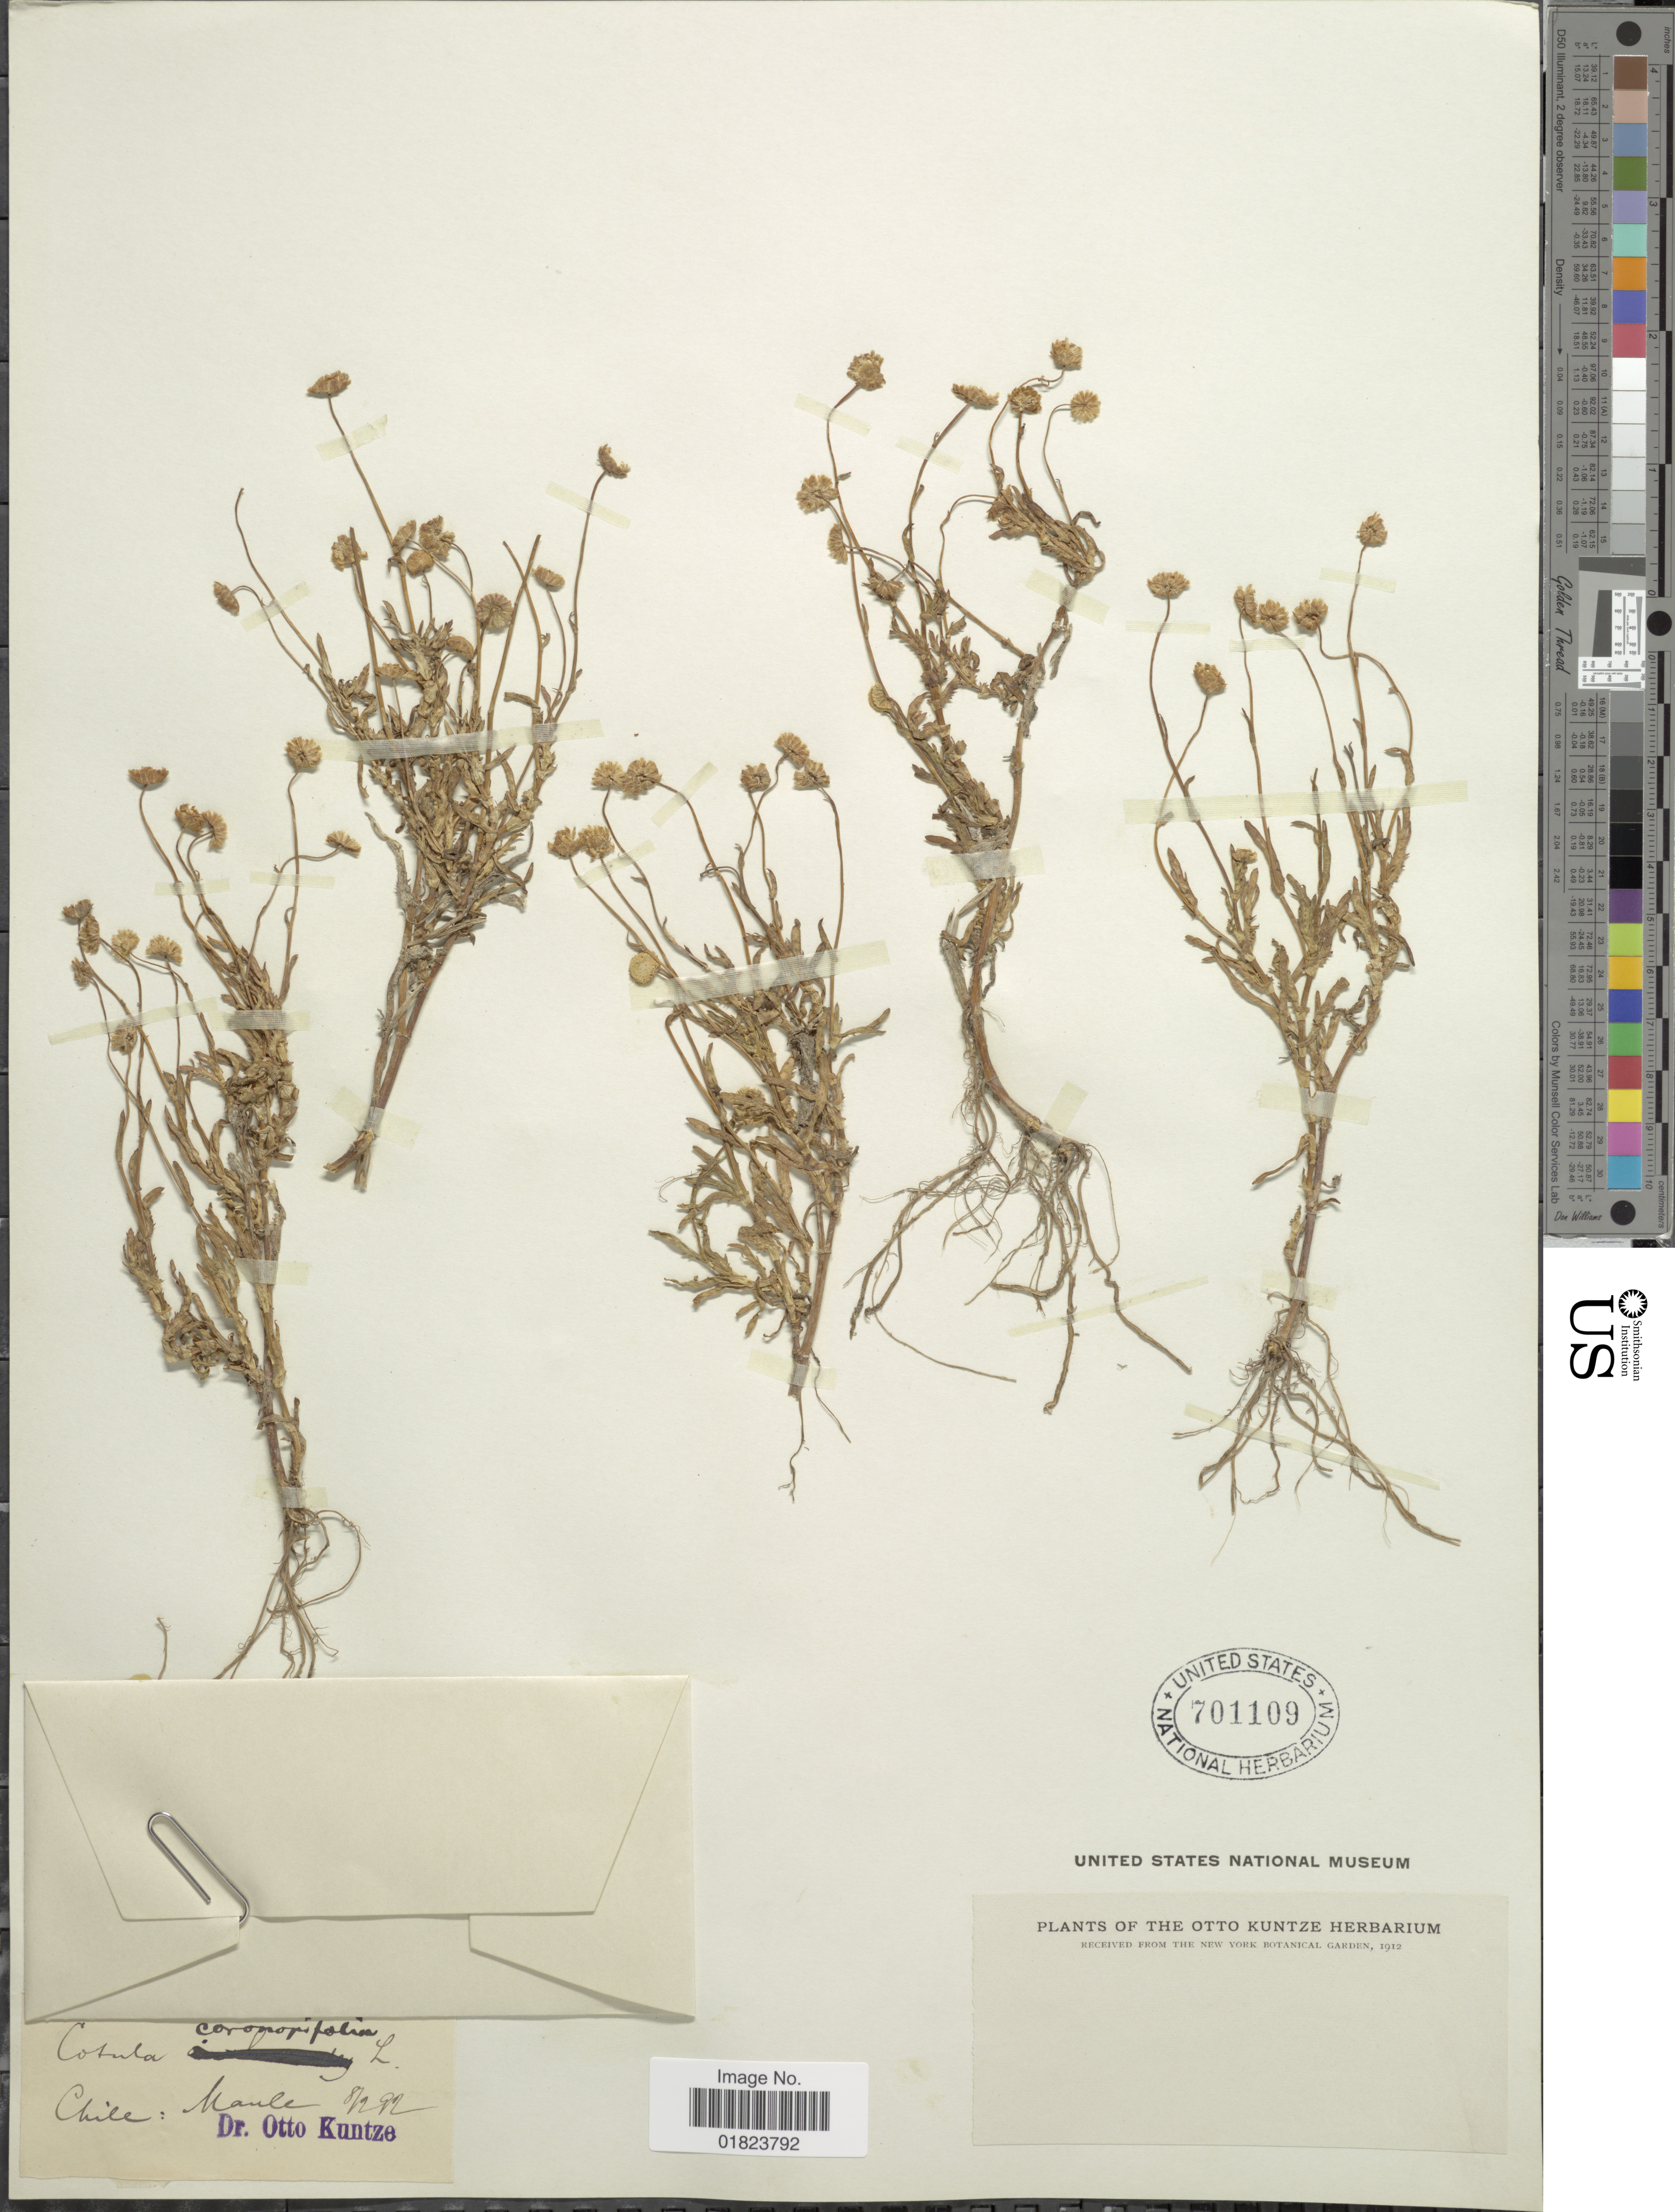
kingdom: Plantae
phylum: Tracheophyta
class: Magnoliopsida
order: Asterales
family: Asteraceae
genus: Cotula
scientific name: Cotula coronopifolia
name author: L.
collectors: C.E.O. Kuntze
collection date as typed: Transcribed d/m/y: 8/2/99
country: Chile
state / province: Maule (VII)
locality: Maule.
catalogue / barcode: US 701109